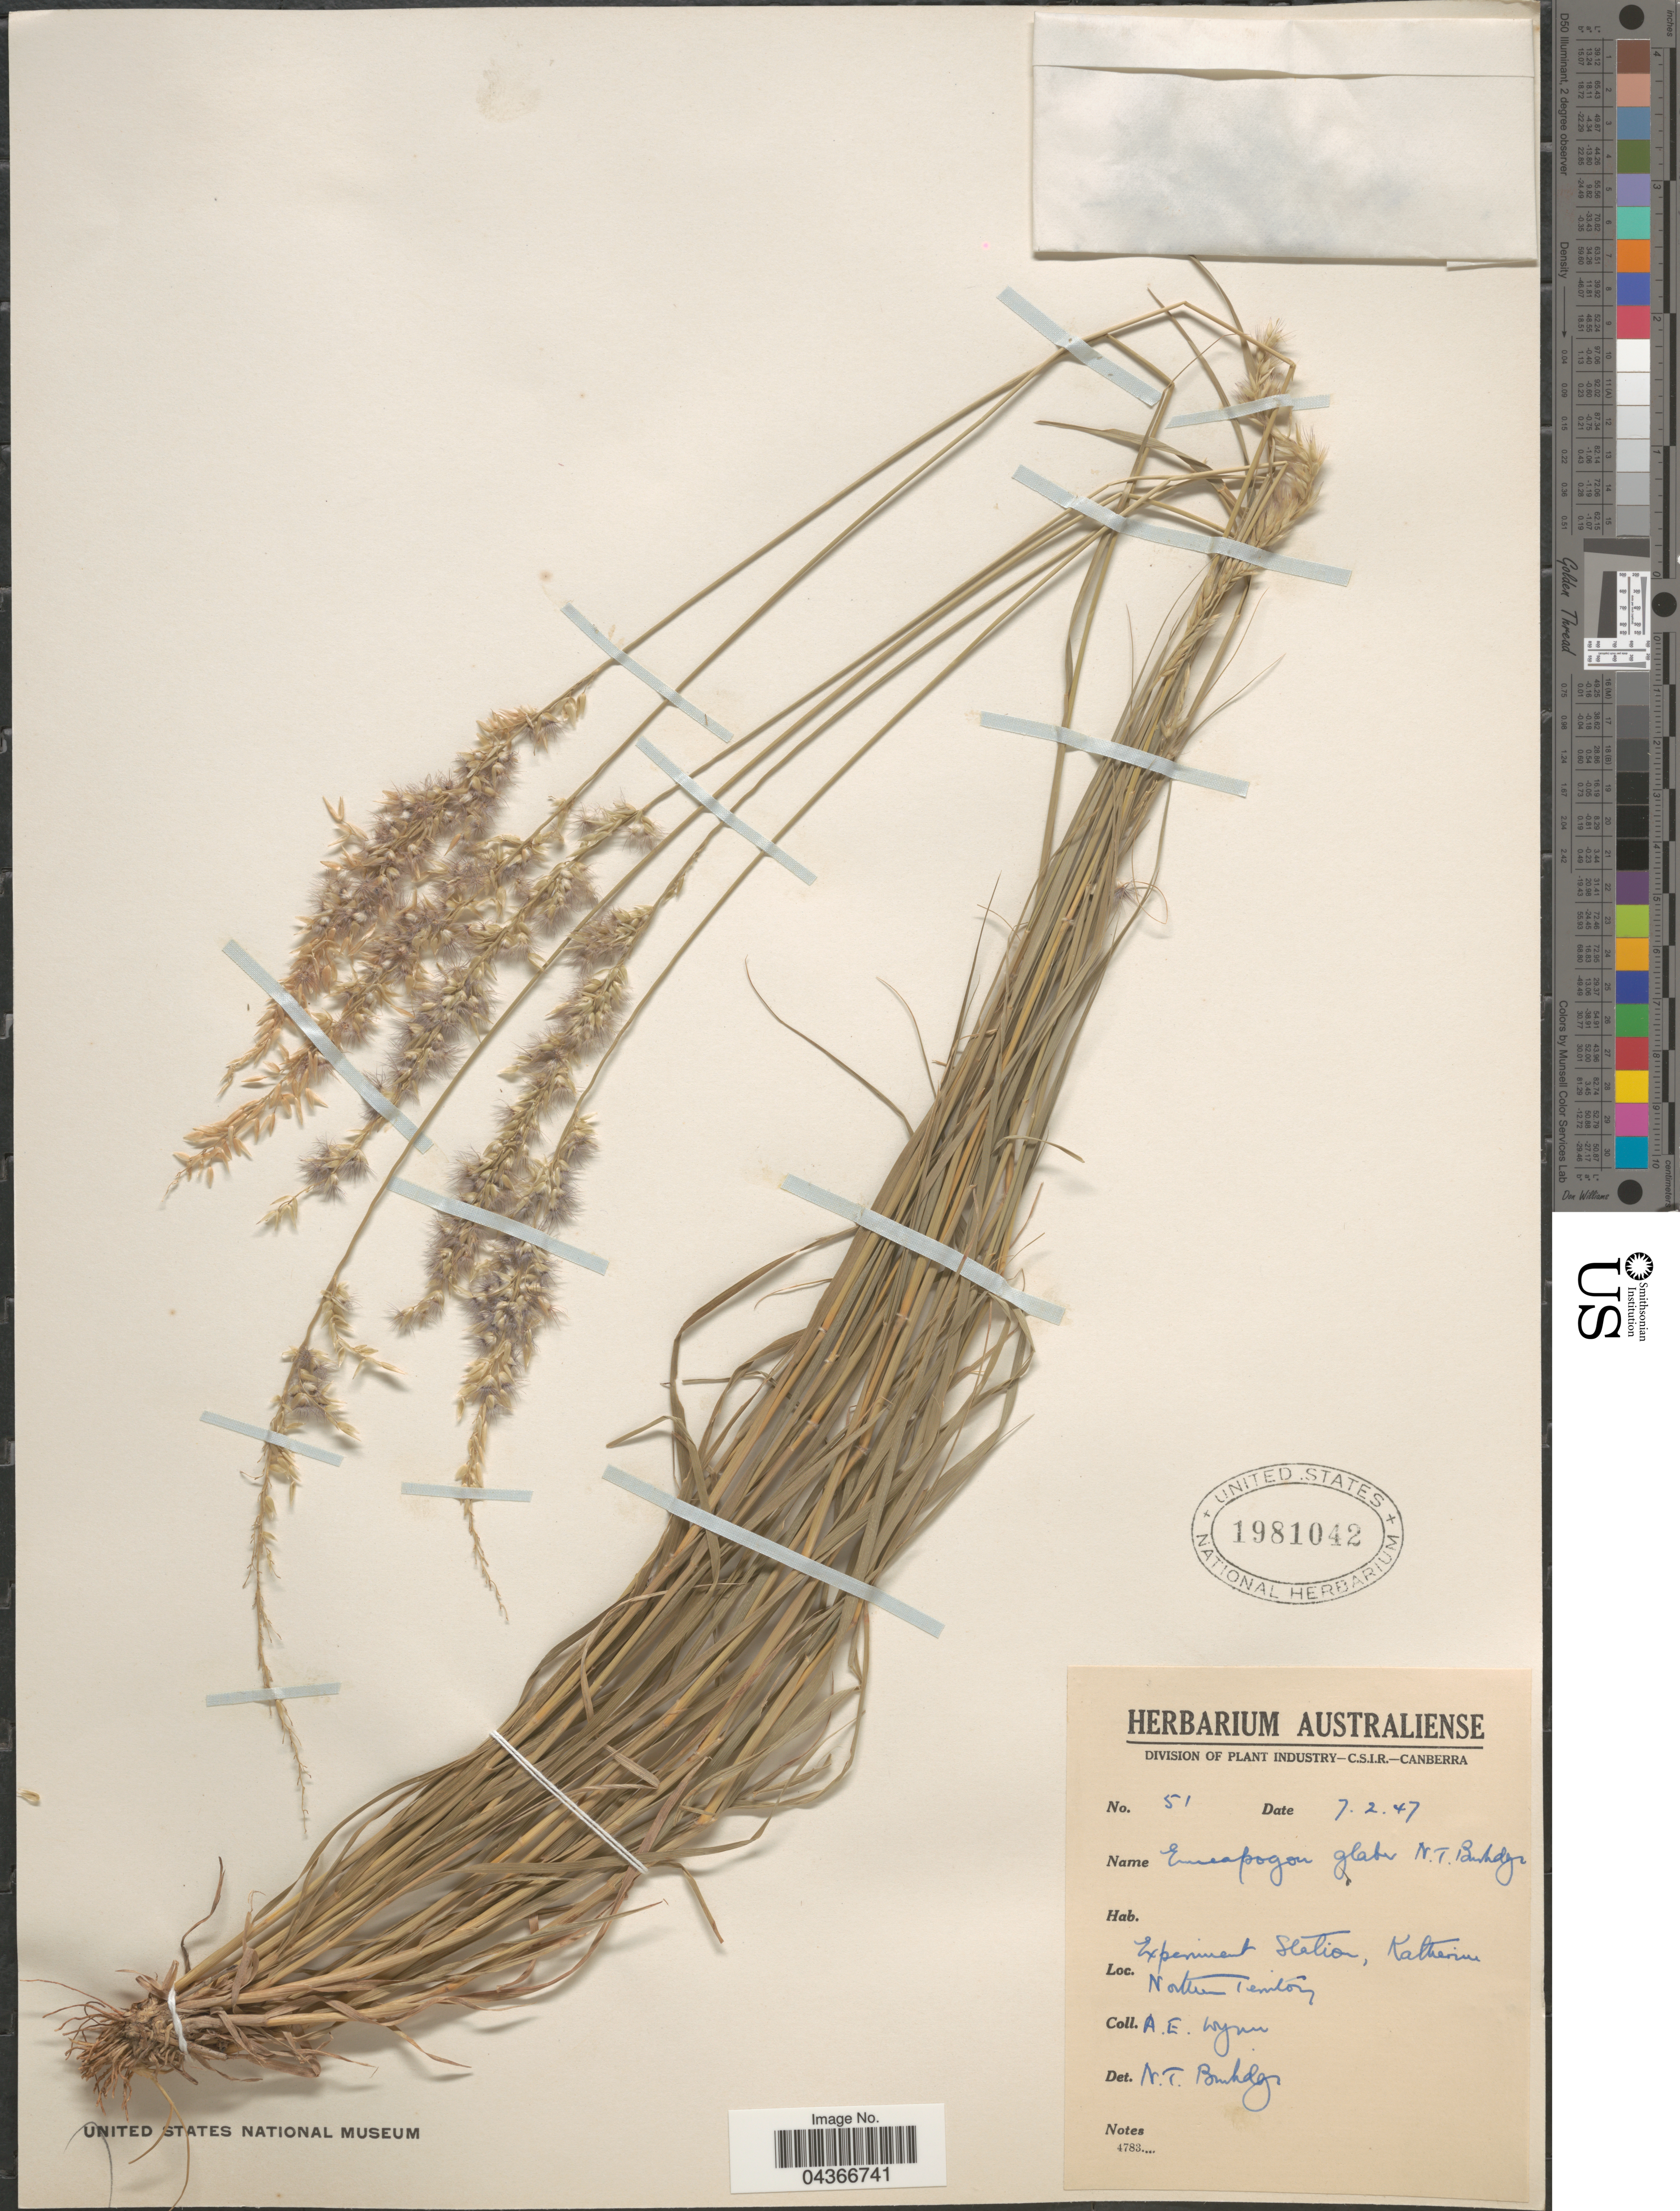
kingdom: Plantae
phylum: Tracheophyta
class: Liliopsida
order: Poales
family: Poaceae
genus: Enneapogon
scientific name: Enneapogon purpurascens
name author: (R. Br.) P. Beauv.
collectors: A. Wynn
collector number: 51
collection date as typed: Transcribed d/m/y: 7/2/47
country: Australia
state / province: Northern Territory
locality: Experiment Station, Katherine.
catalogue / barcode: US 1981042